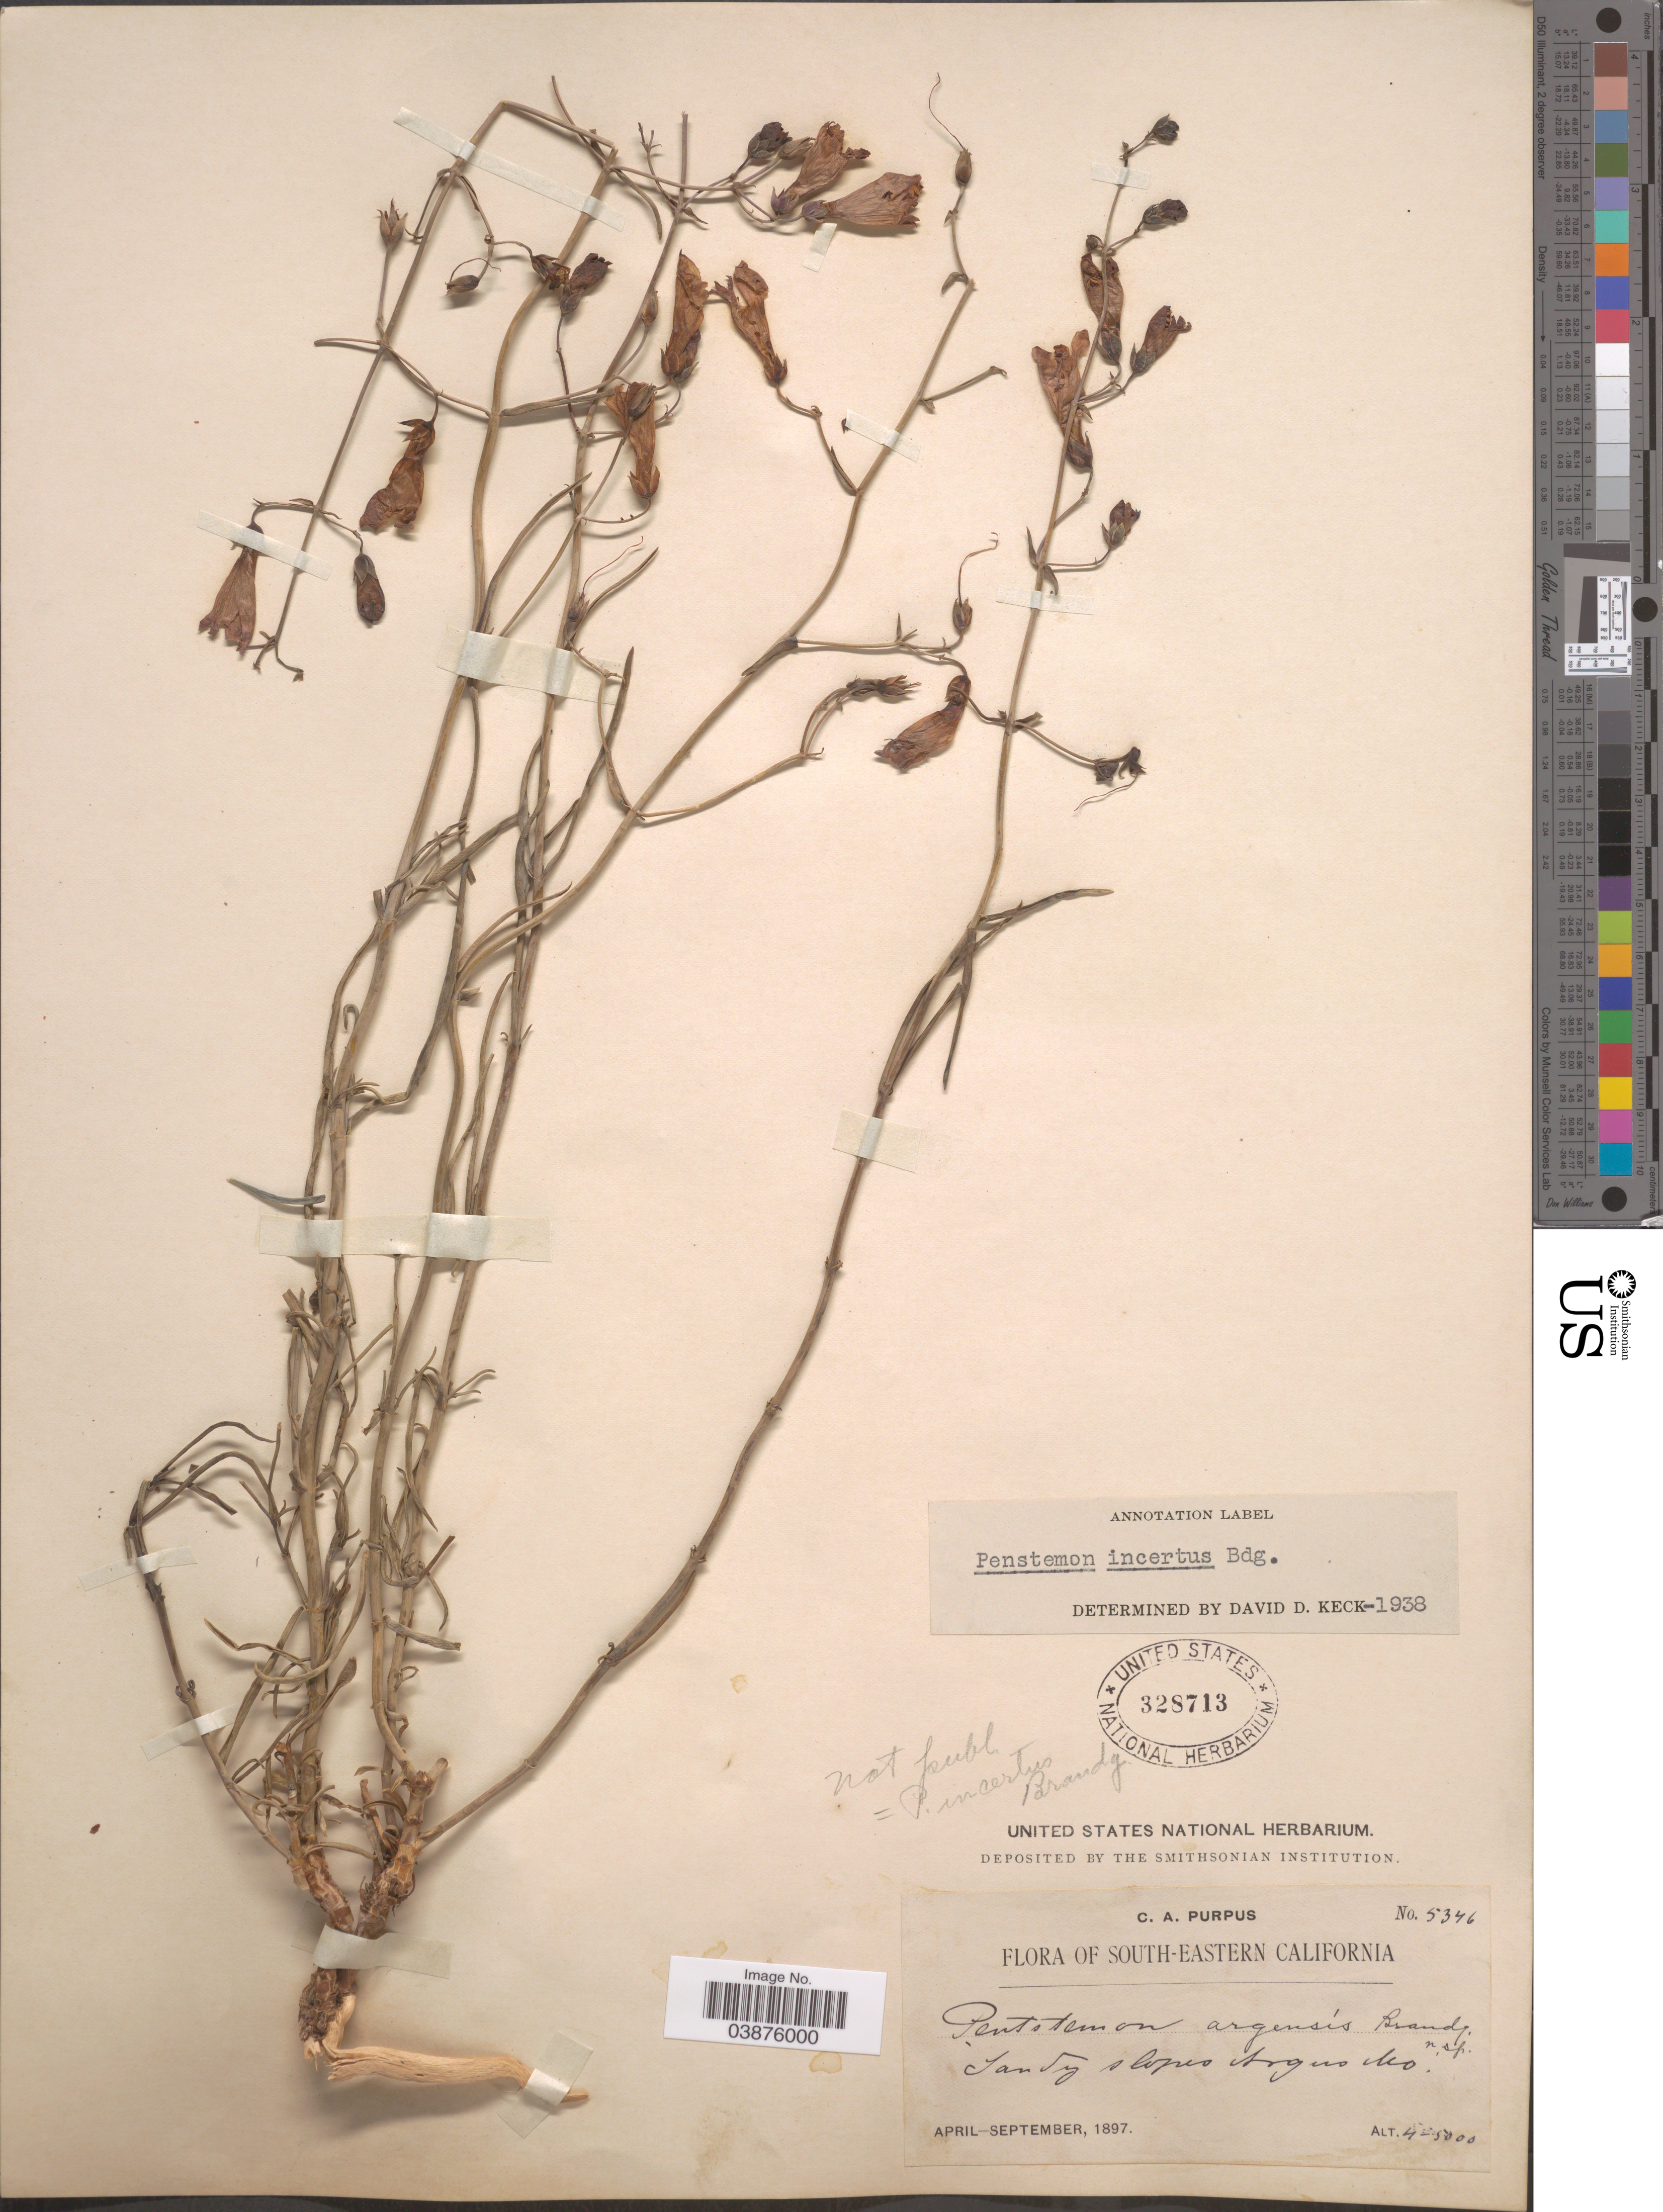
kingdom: Plantae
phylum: Tracheophyta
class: Magnoliopsida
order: Lamiales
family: Plantaginaceae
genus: Penstemon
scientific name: Penstemon incertus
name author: Brandegee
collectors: C. A. Purpus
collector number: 5346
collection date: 1897-04/1897-09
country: United States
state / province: California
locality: South-Eastern California. Argus Mo.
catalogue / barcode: US 328713